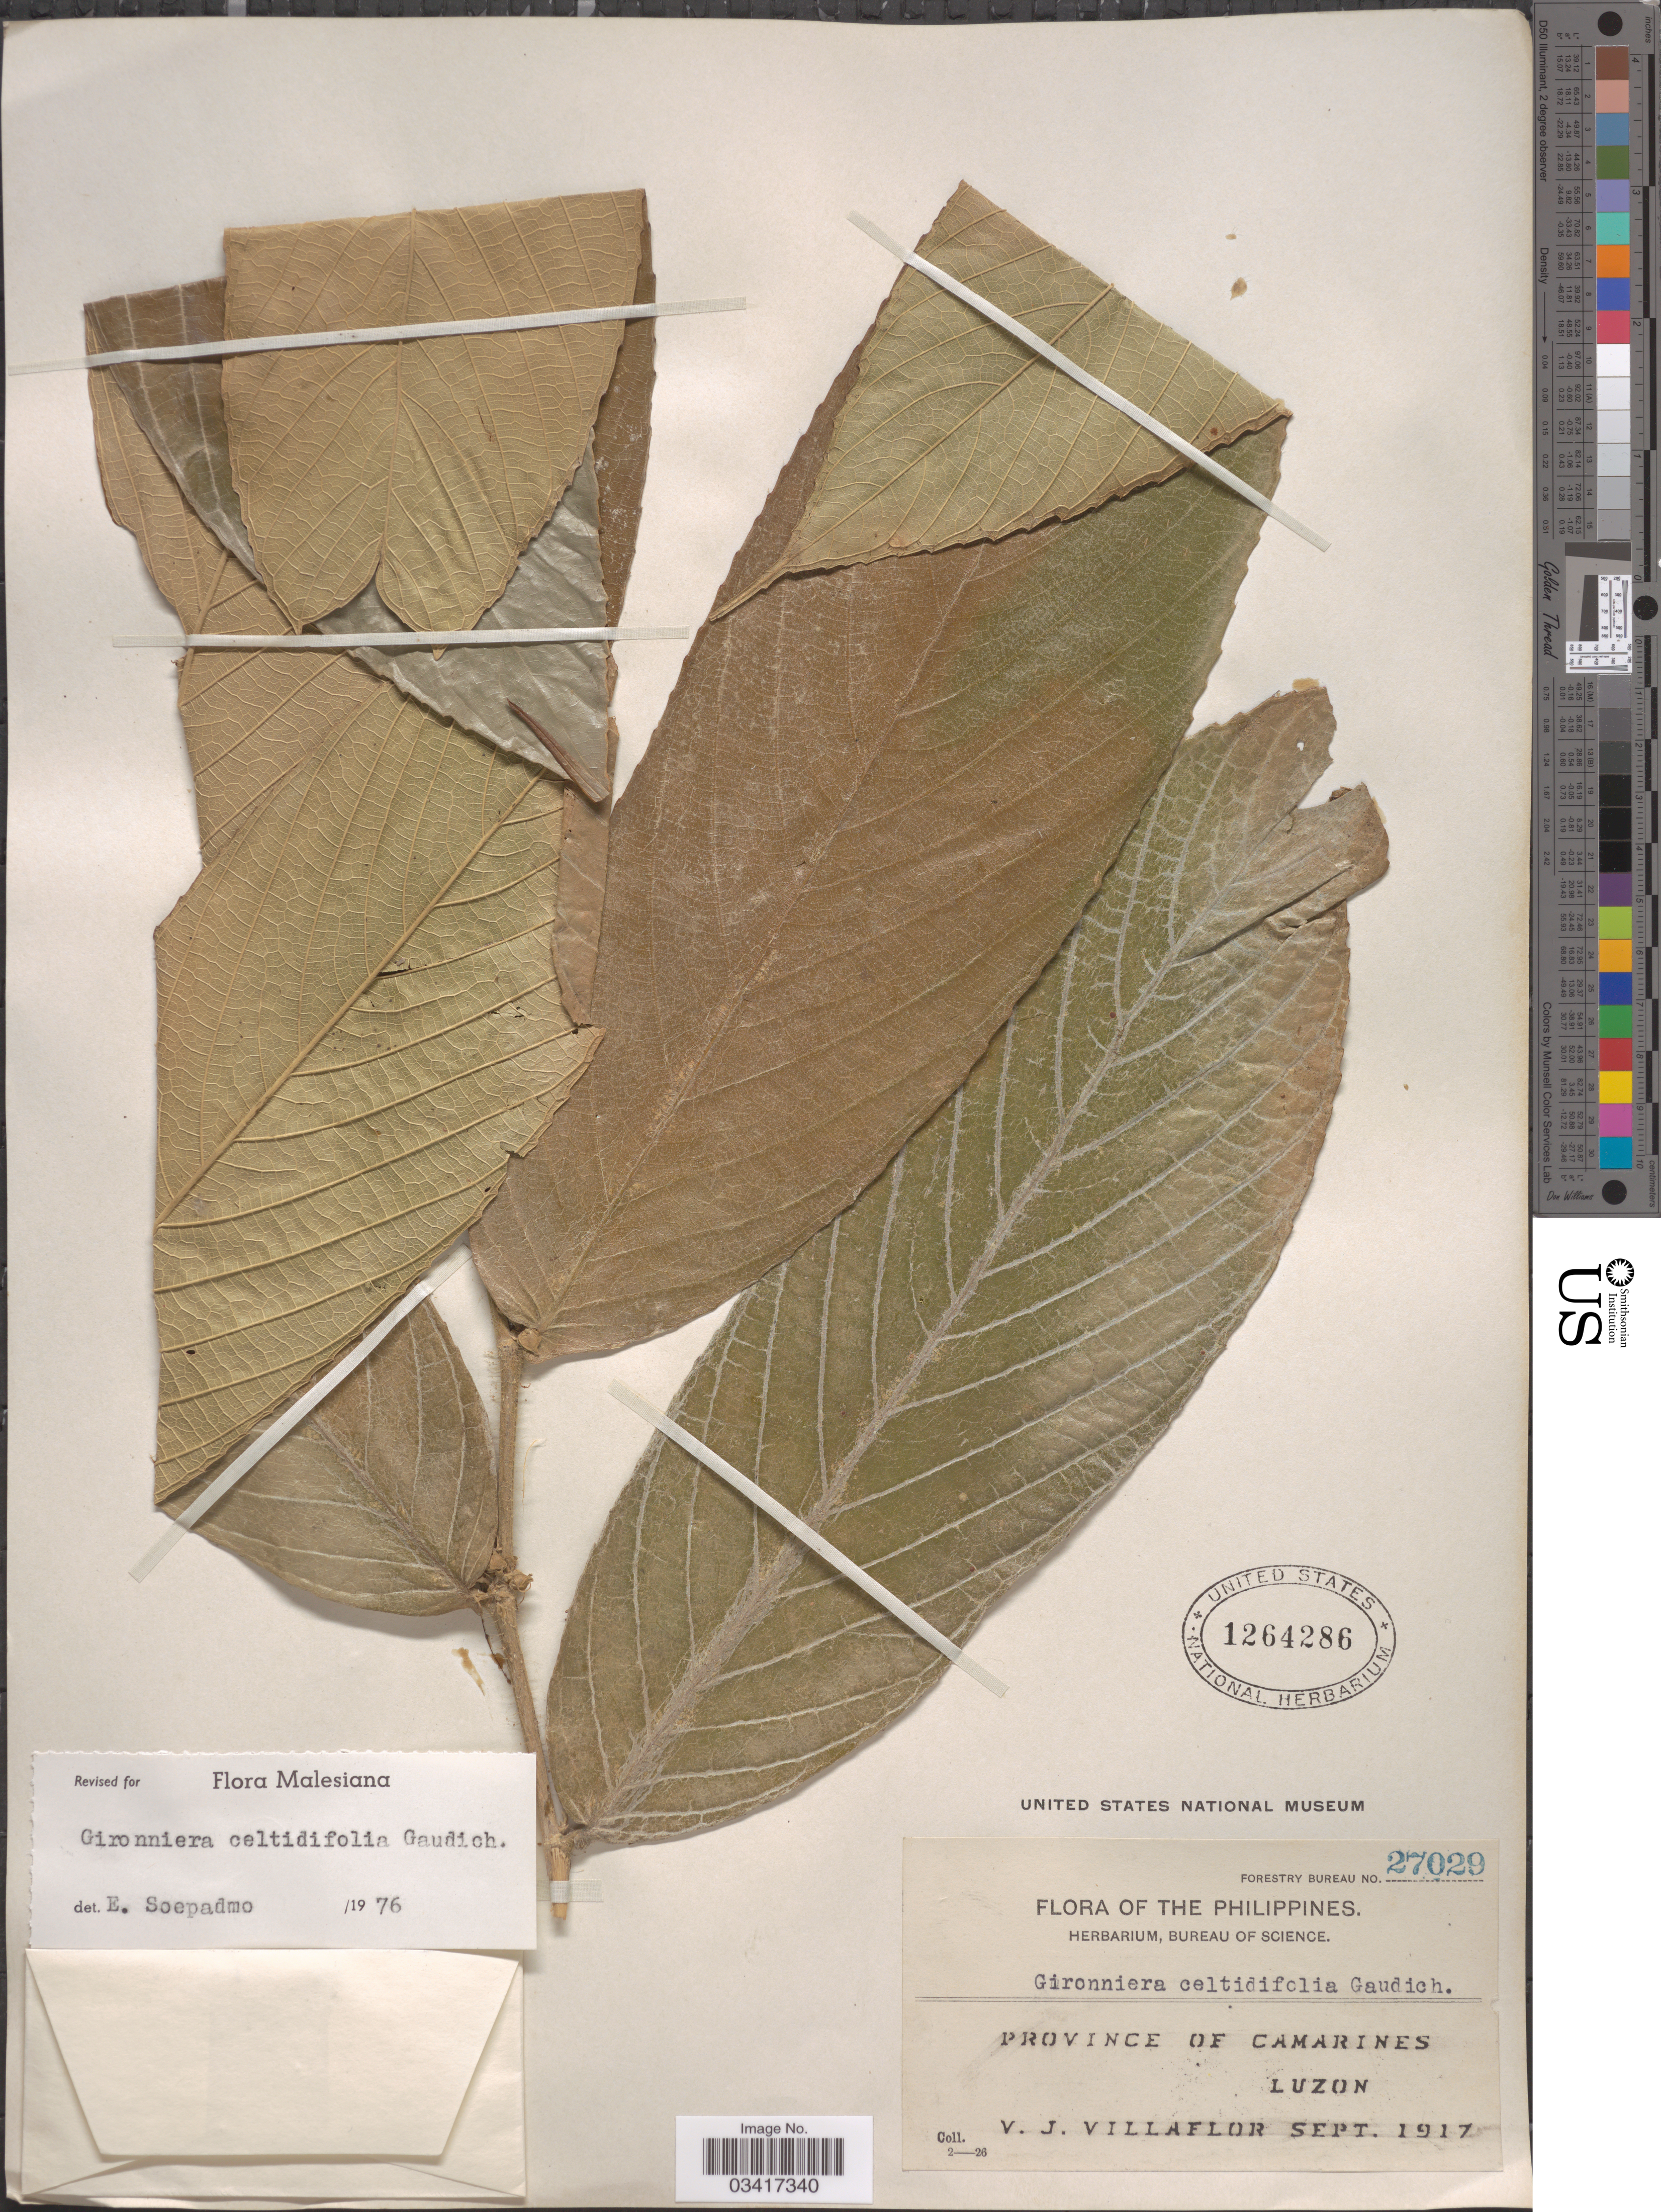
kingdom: Plantae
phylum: Tracheophyta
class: Magnoliopsida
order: Rosales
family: Cannabaceae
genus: Gironniera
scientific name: Gironniera celtidifolia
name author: Gaudich.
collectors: V. Villaflor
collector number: Forestry Bureau 27029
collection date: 1917-09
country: Philippines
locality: Province of Camarines, Luzon.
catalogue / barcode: US 1264286